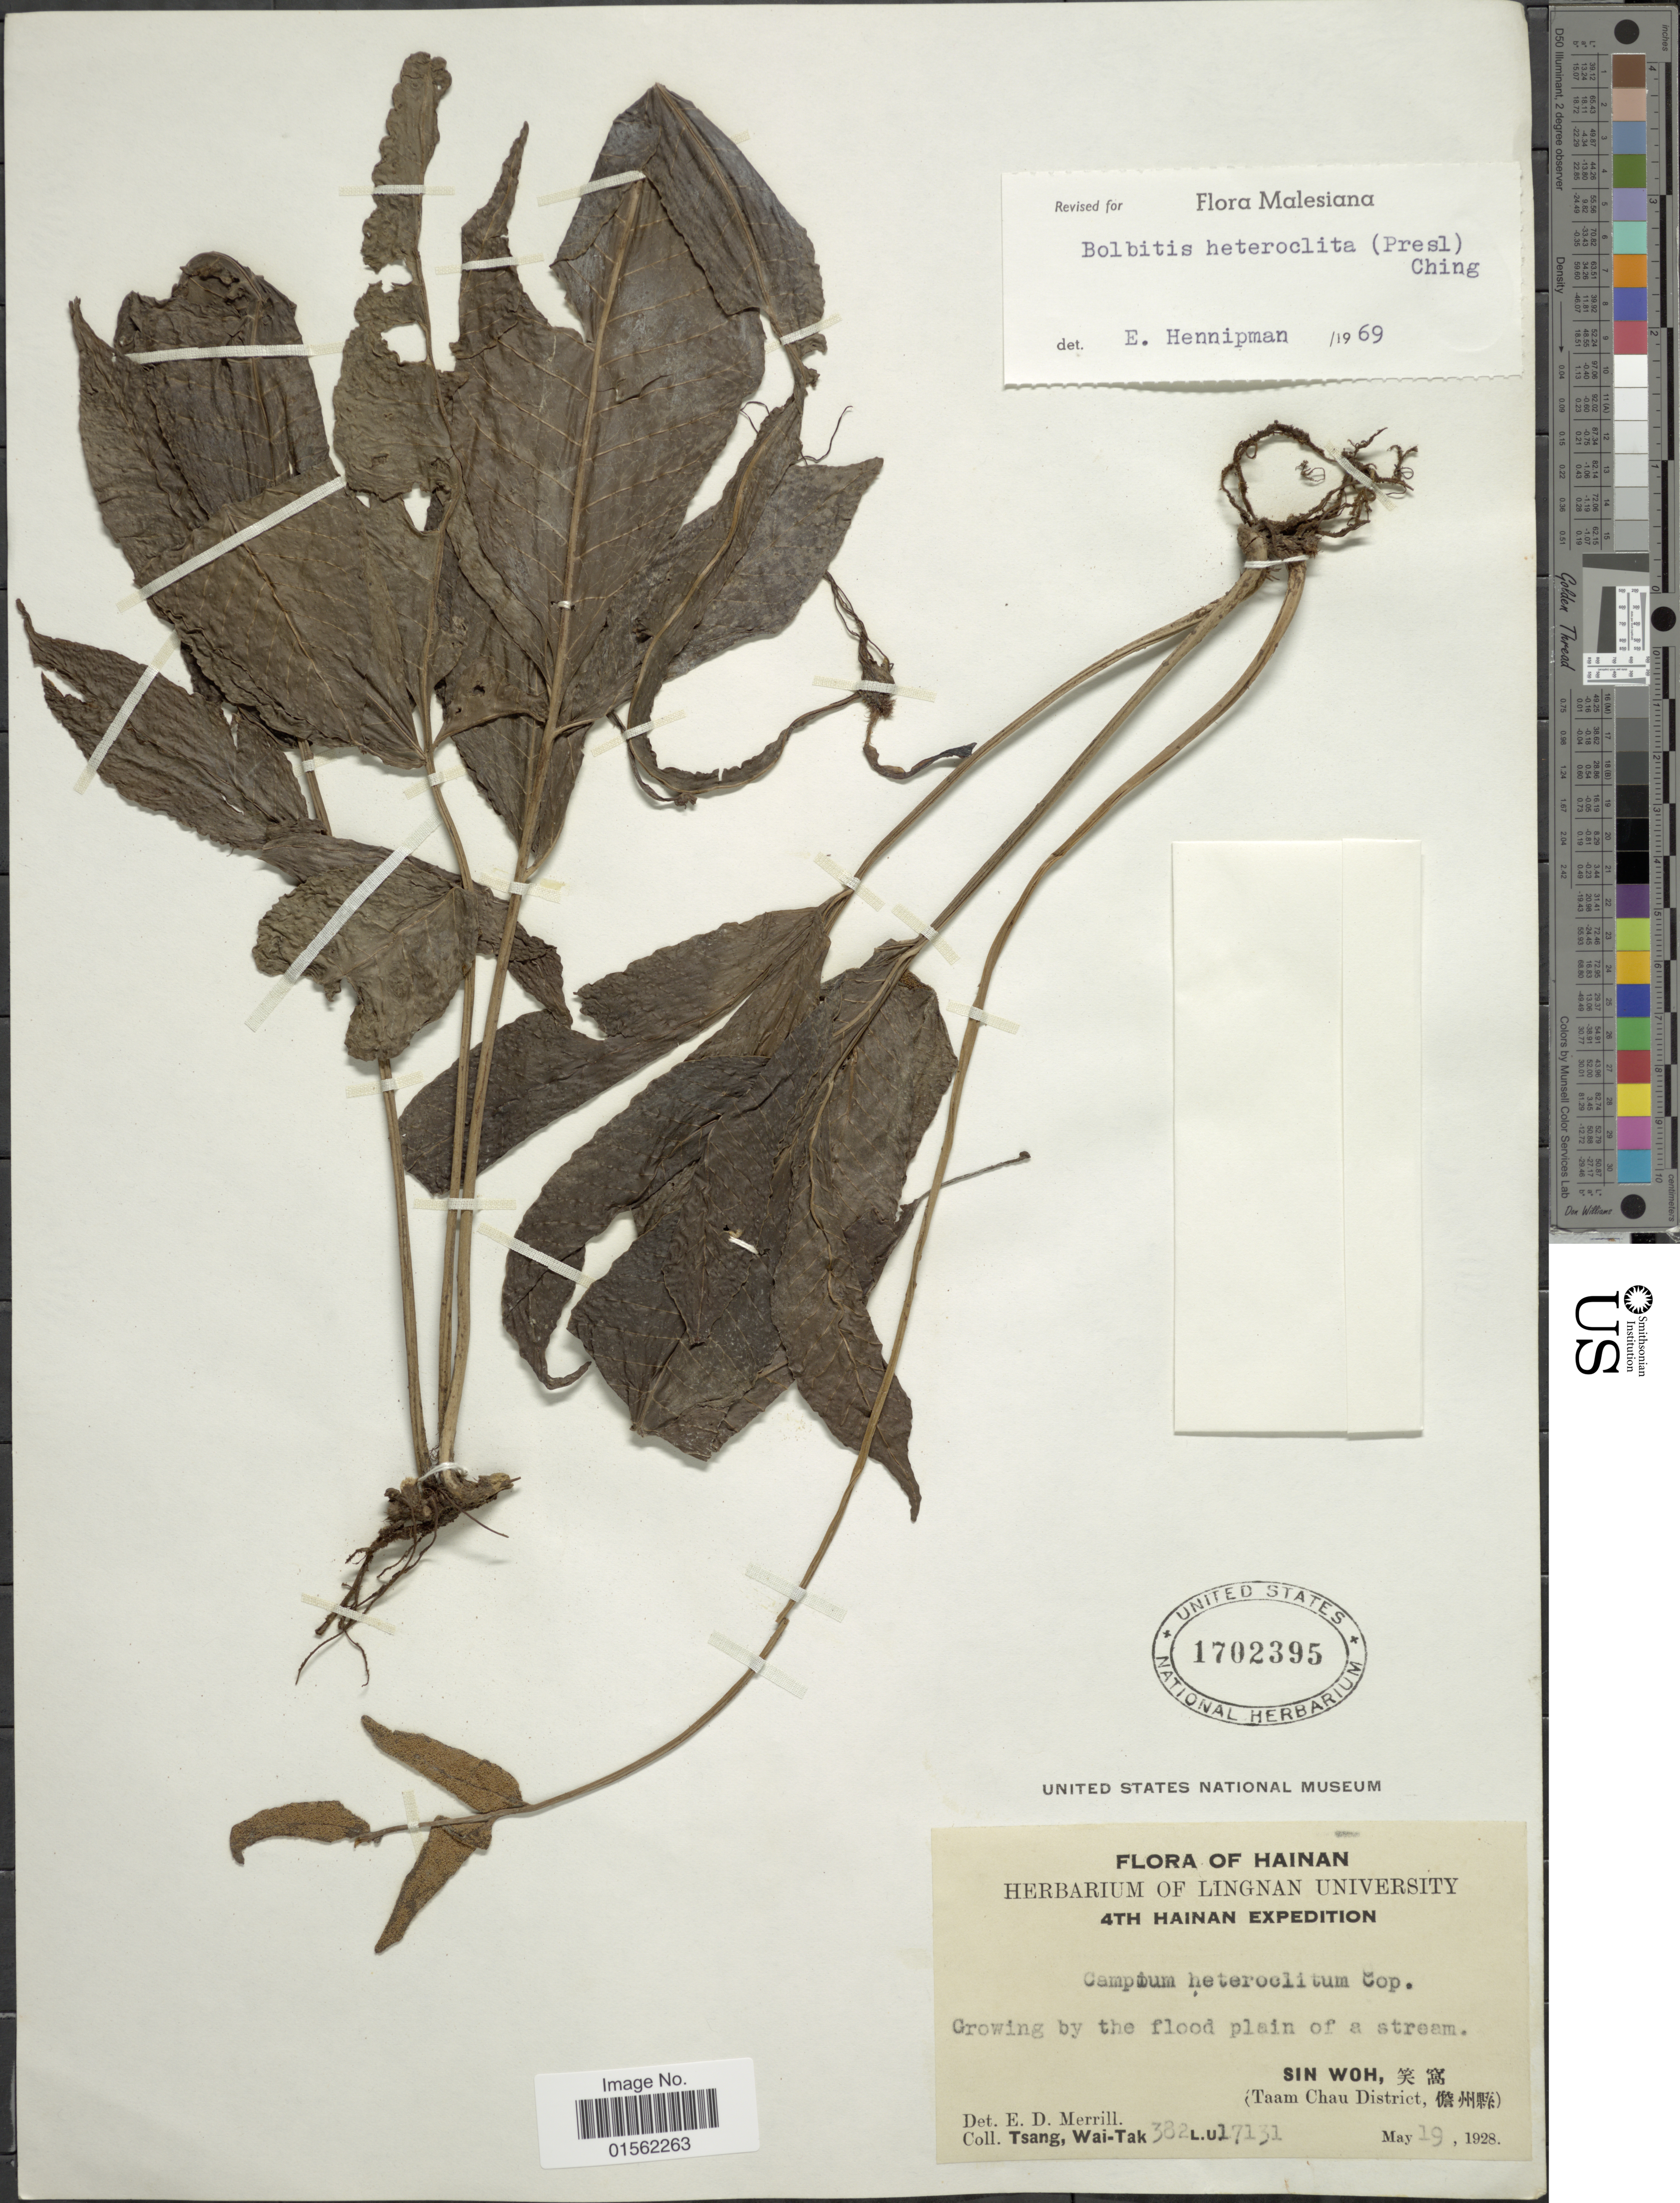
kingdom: Plantae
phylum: Tracheophyta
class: Polypodiopsida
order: Polypodiales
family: Dryopteridaceae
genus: Bolbitis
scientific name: Bolbitis heteroclita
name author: (C. Presl) Ching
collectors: W. T. Tsang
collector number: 382LU17131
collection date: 1928-05-19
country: China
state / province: Hainan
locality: Sin Woh, (Taam Chau District)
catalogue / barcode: US 1702395